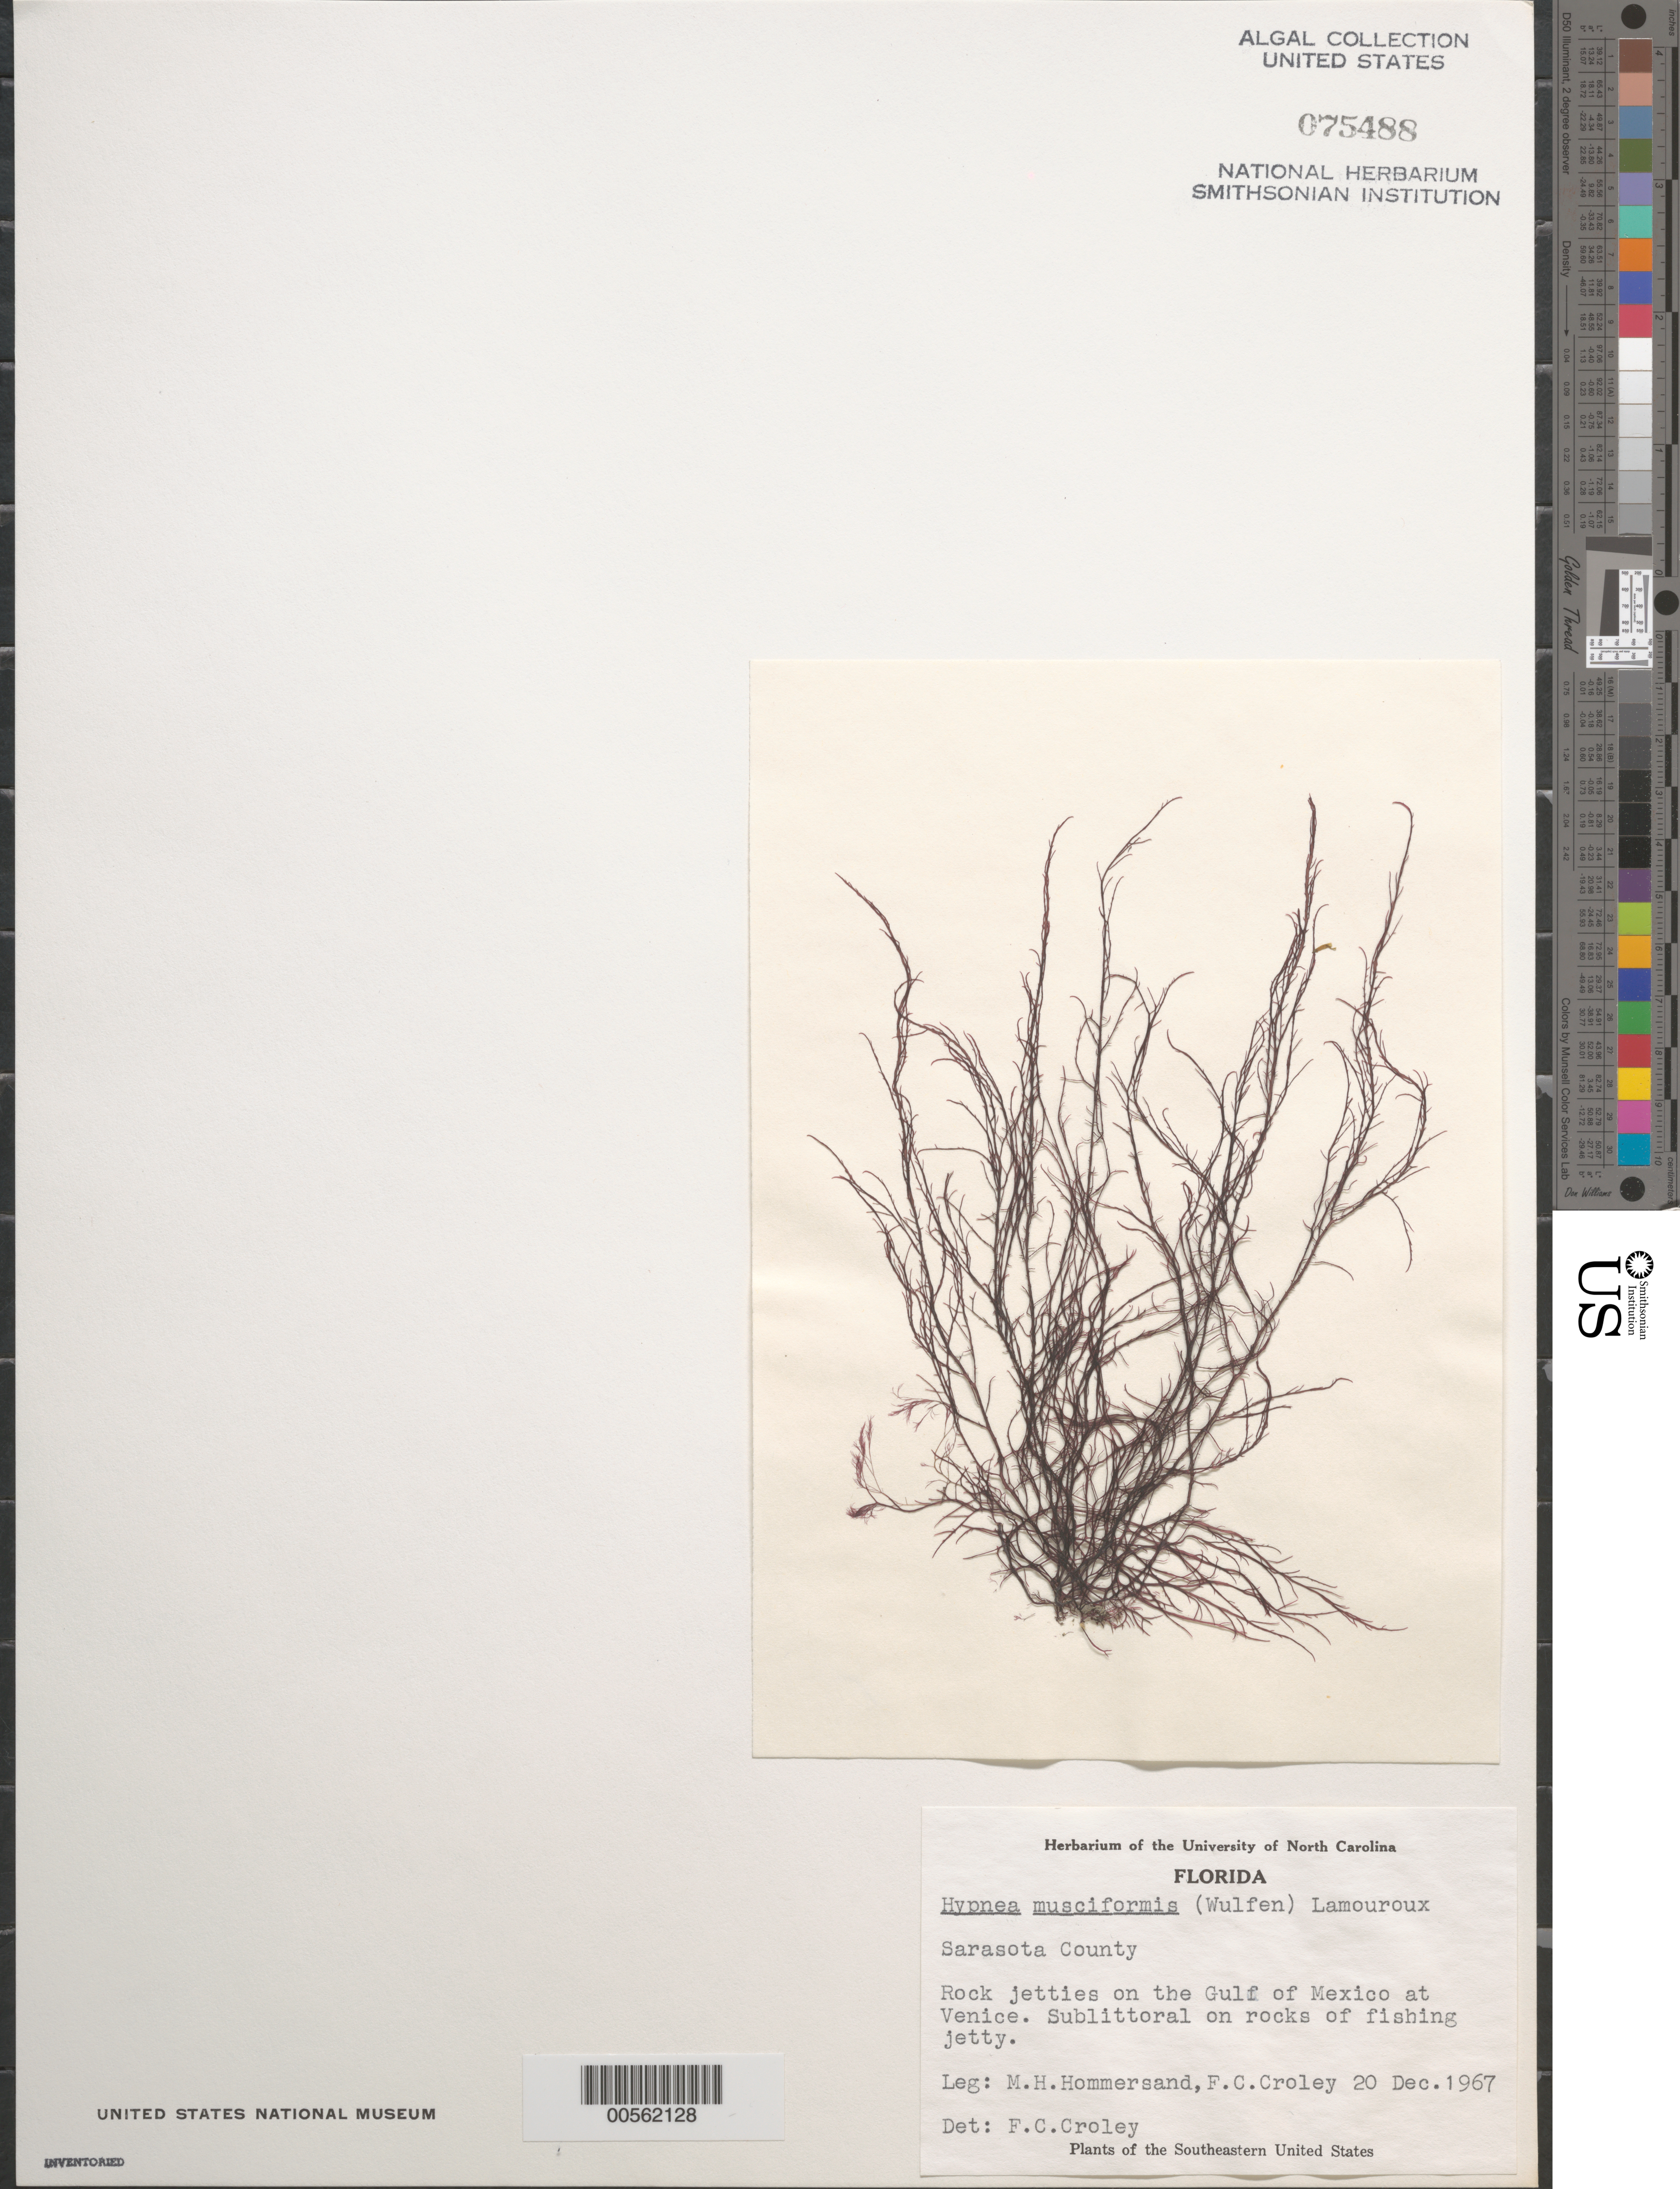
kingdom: Plantae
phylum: Rhodophyta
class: Florideophyceae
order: Gigartinales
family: Cystocloniaceae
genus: Hypnea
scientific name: Hypnea musciformis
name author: (Wulfen) J.V.Lamouroux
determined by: Croley, F. C.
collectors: M. H. Hommersand & F. C. Croley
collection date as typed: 20 Dec 1967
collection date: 1967-12-20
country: United States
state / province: Florida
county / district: Sarasota County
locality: Venice, Gulf of Mexico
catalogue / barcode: US 75488